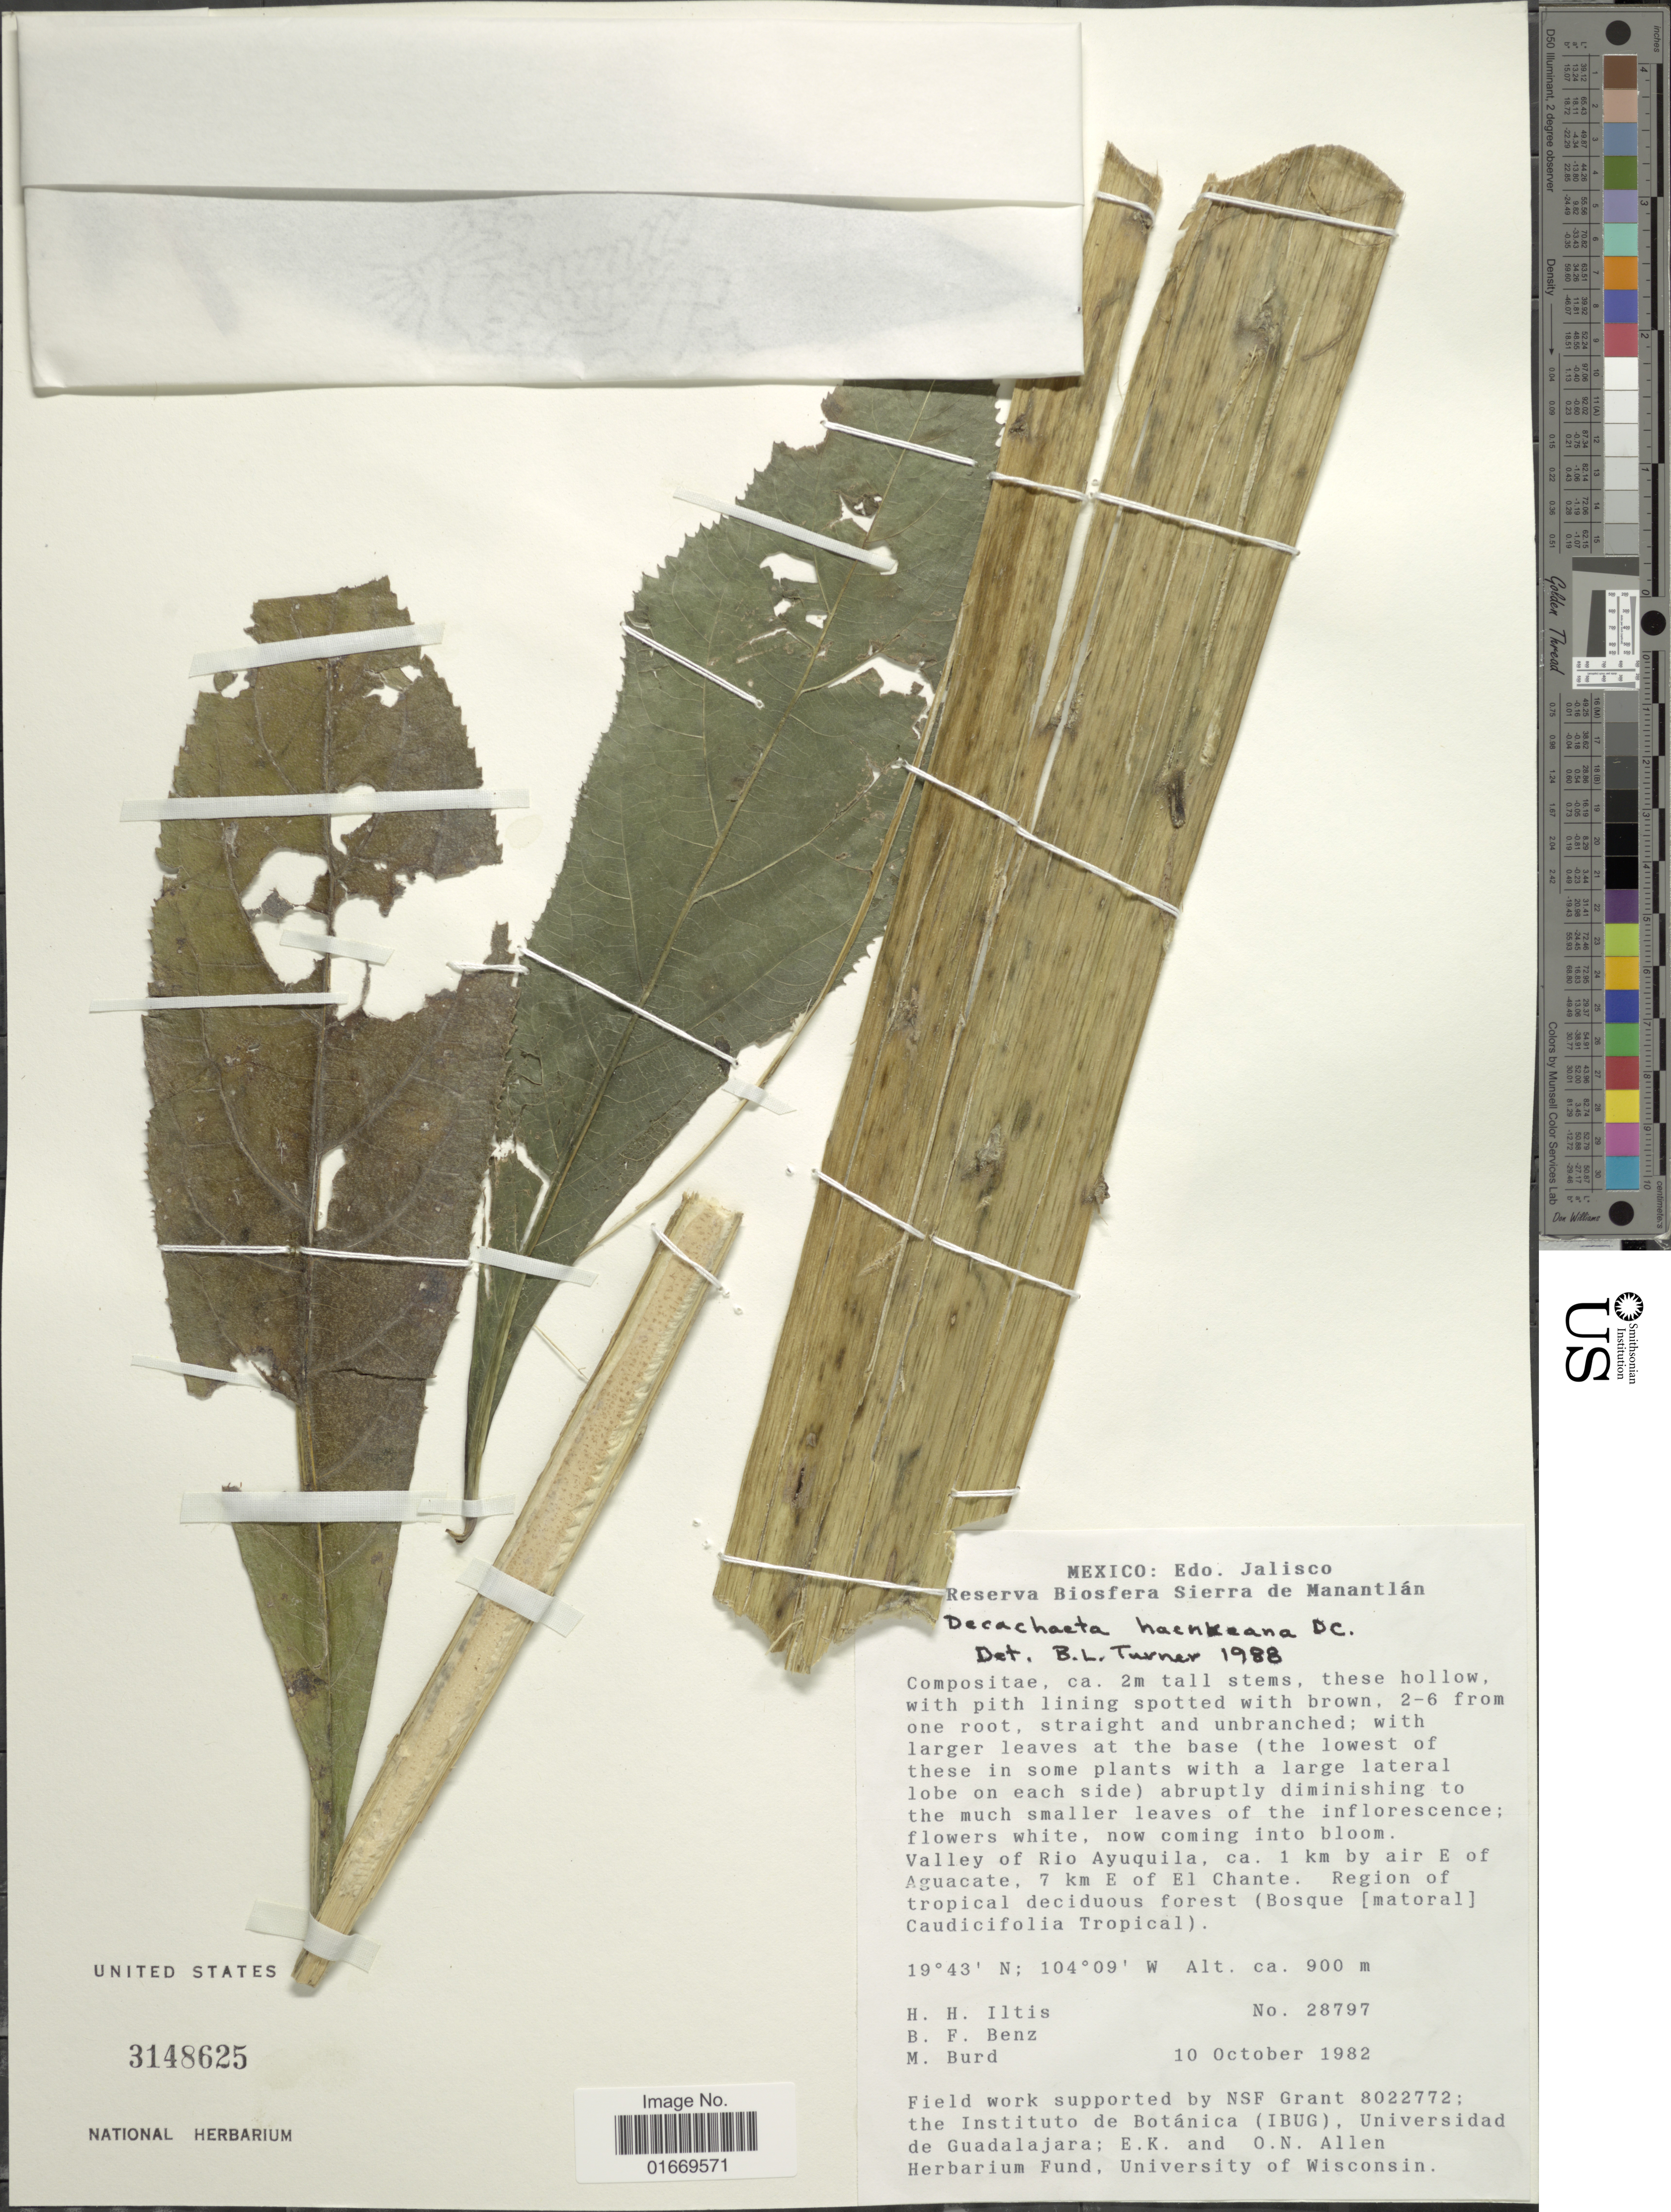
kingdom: Plantae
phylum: Tracheophyta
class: Magnoliopsida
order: Asterales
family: Asteraceae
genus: Decachaeta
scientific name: Decachaeta haenkeana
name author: DC.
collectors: H. H. Iltis, B. F. Benz & M. Burd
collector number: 28797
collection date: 1982-10-10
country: Mexico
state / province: Jalisco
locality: Valley of Rio Ayuquila, ca 1 km by air E of Aguacate, 7 km E of l Chante. region of tropical deciduous forest (Bosque [matoral] Caudiciflora Tropical)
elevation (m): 900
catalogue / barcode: US 3148625